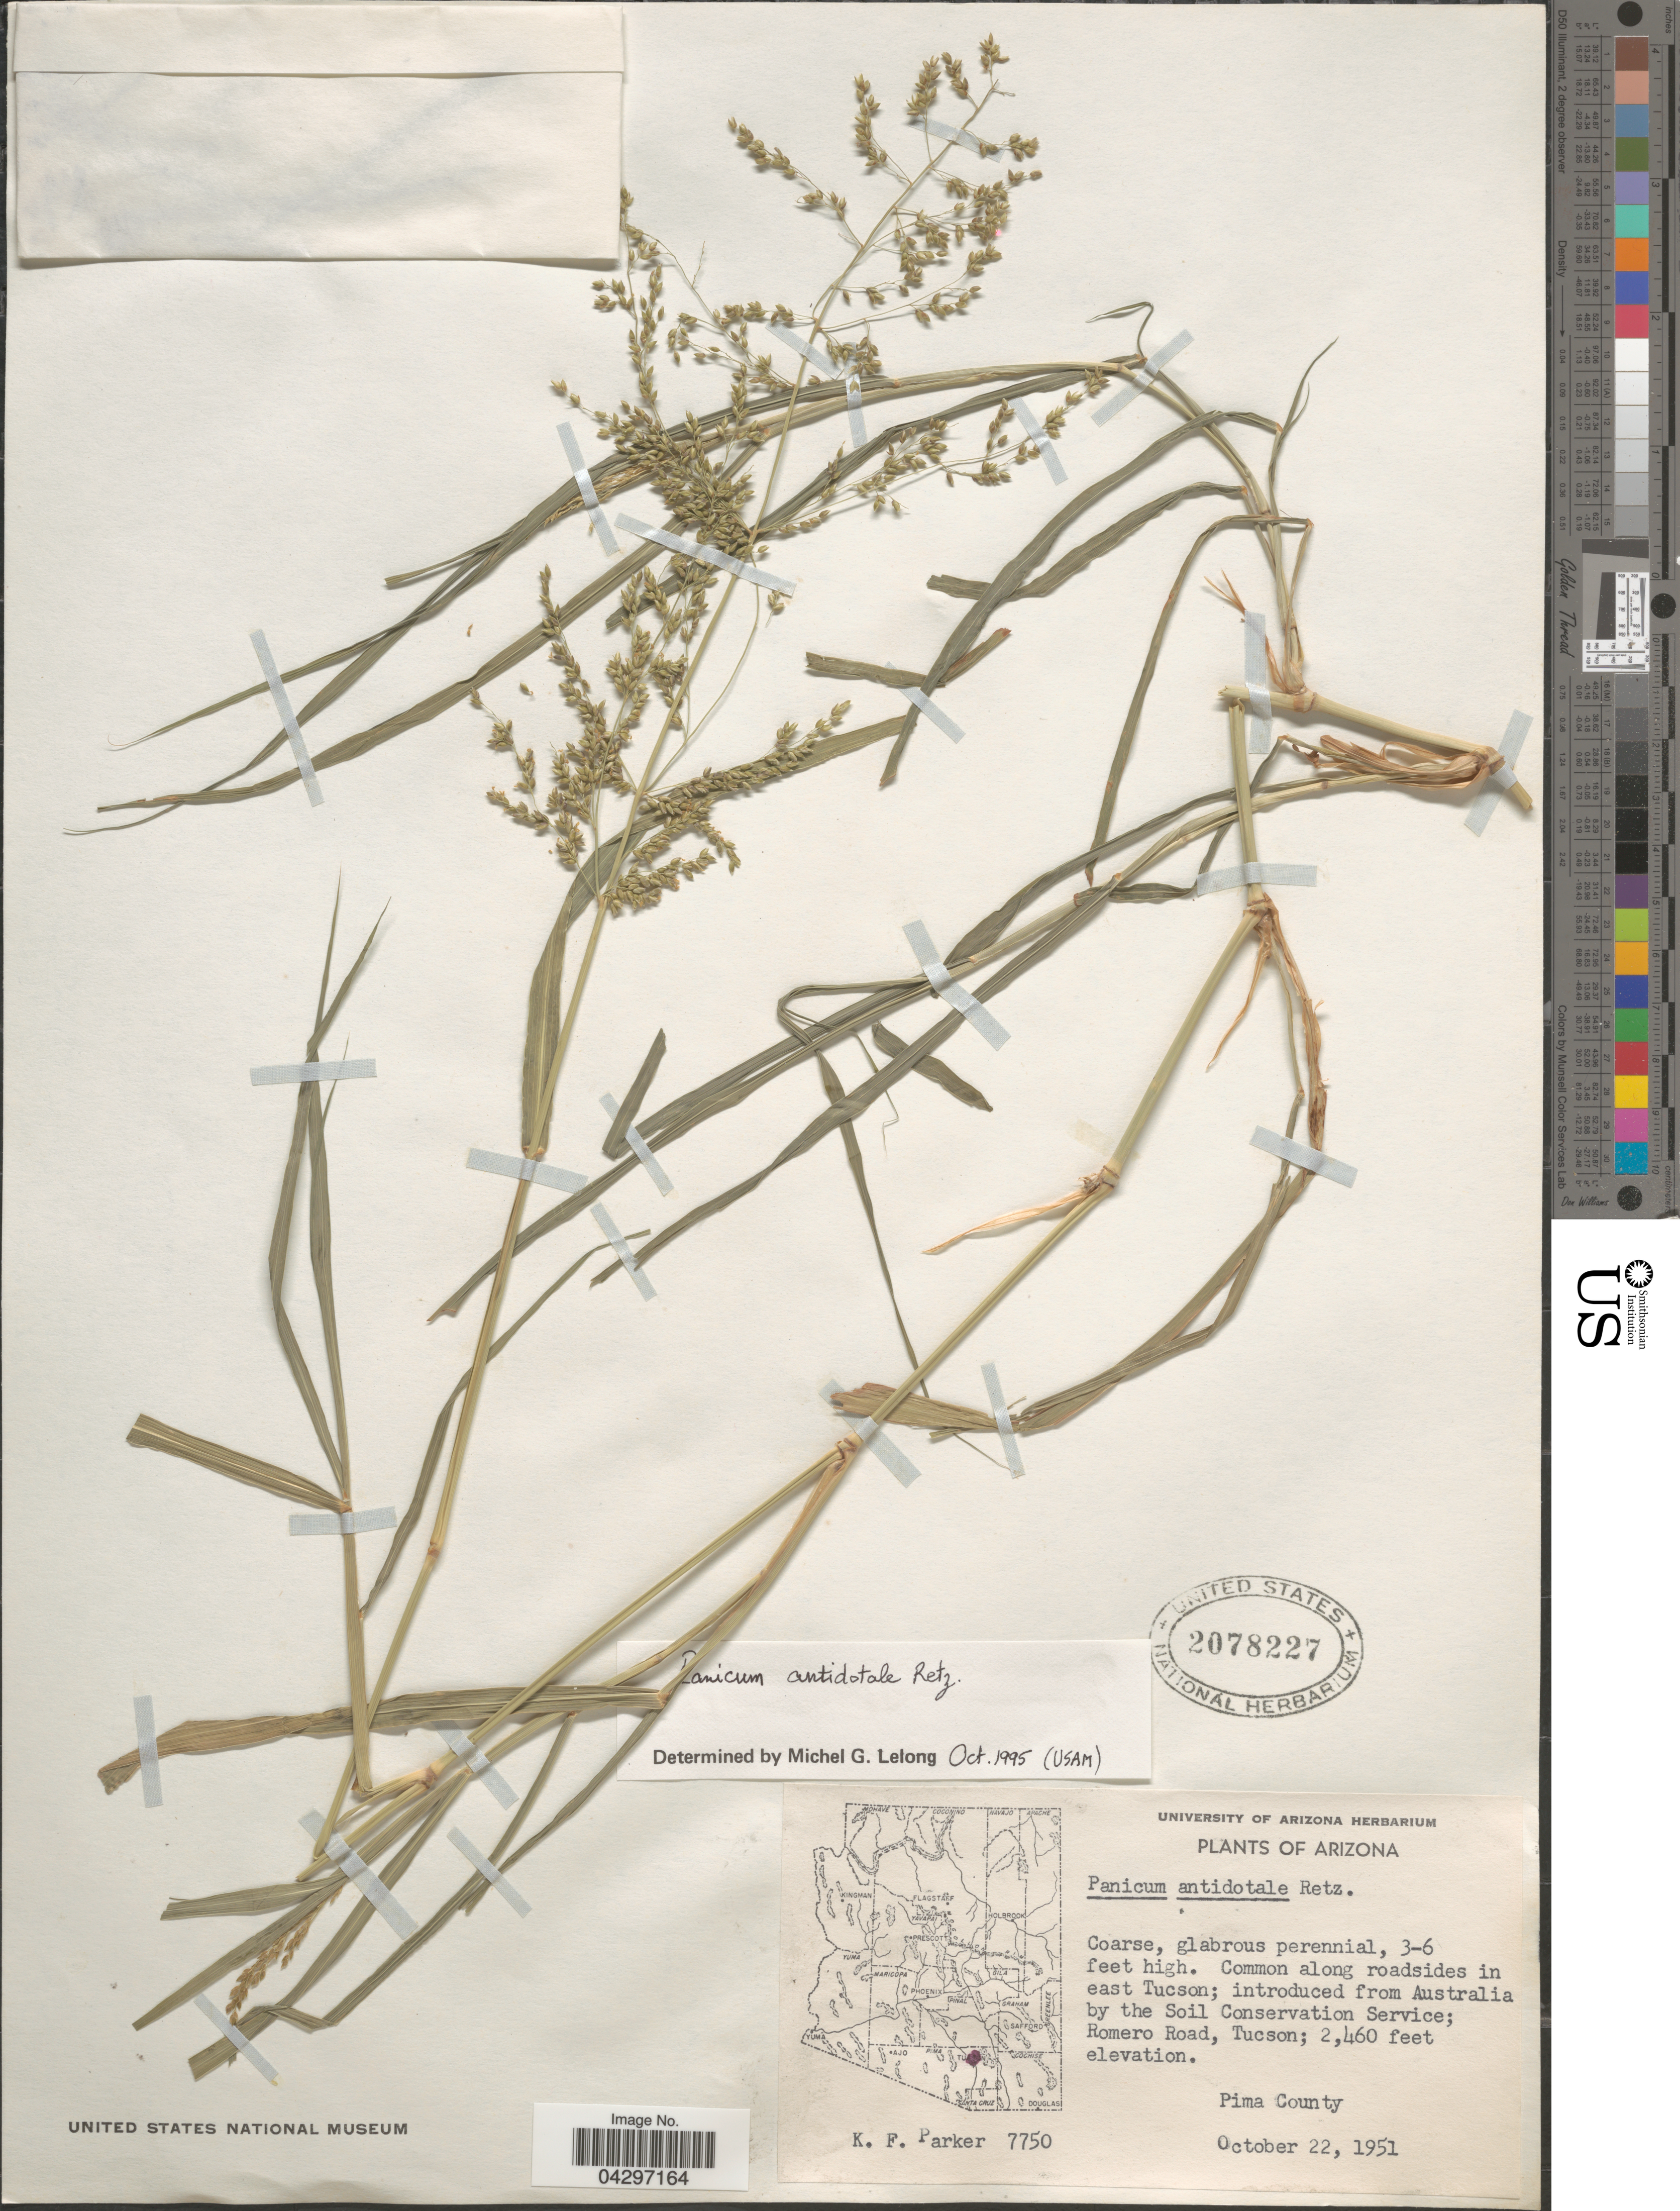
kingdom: Plantae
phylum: Tracheophyta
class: Liliopsida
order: Poales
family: Poaceae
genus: Panicum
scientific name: Panicum antidotale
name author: Retz.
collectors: K. F. Parker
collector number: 7750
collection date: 1951-10-22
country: United States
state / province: Arizona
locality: Common along roadsides in east Tucson; introduced from Australia by the Soil Conservation Service; Romero Road, Tucson. Pima County.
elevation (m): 750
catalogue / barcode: US 2078227